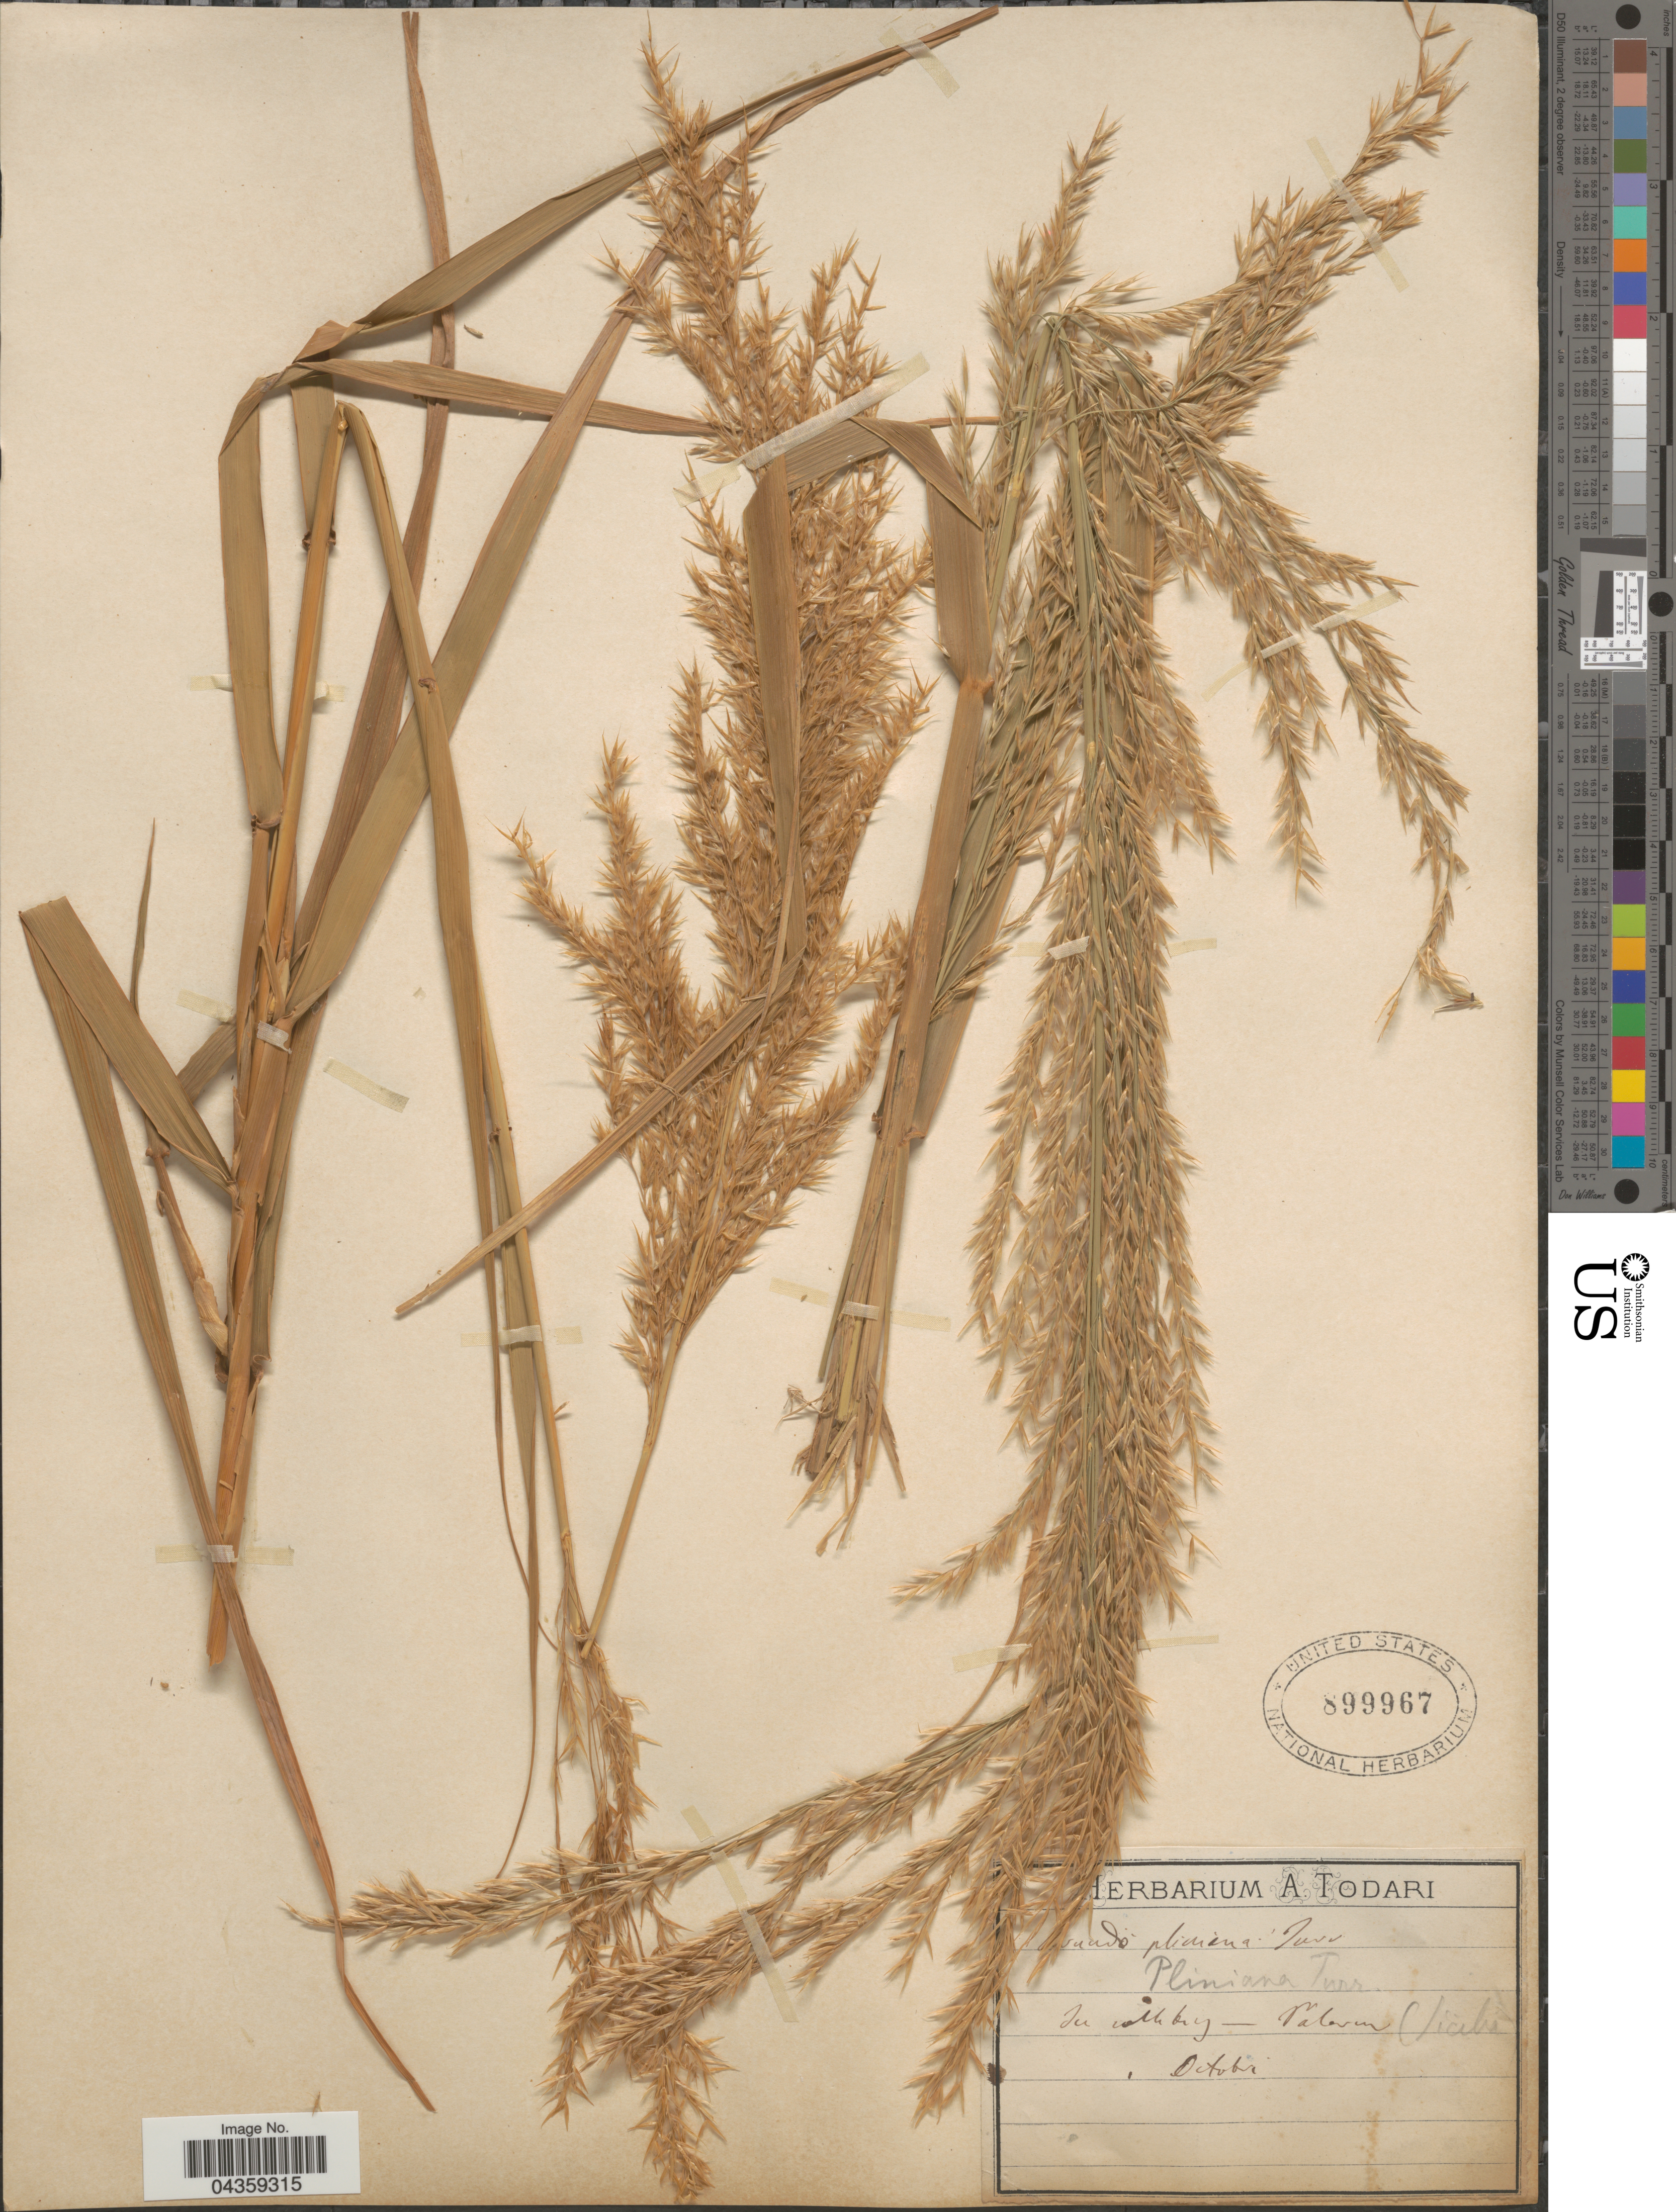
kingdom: Plantae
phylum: Tracheophyta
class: Liliopsida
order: Poales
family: Poaceae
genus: Arundo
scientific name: Arundo plinii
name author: Turra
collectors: Ex herb. A. Todari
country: Italy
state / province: Siciliana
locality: In collibus - Palerm Sicilia.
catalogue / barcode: US 899967